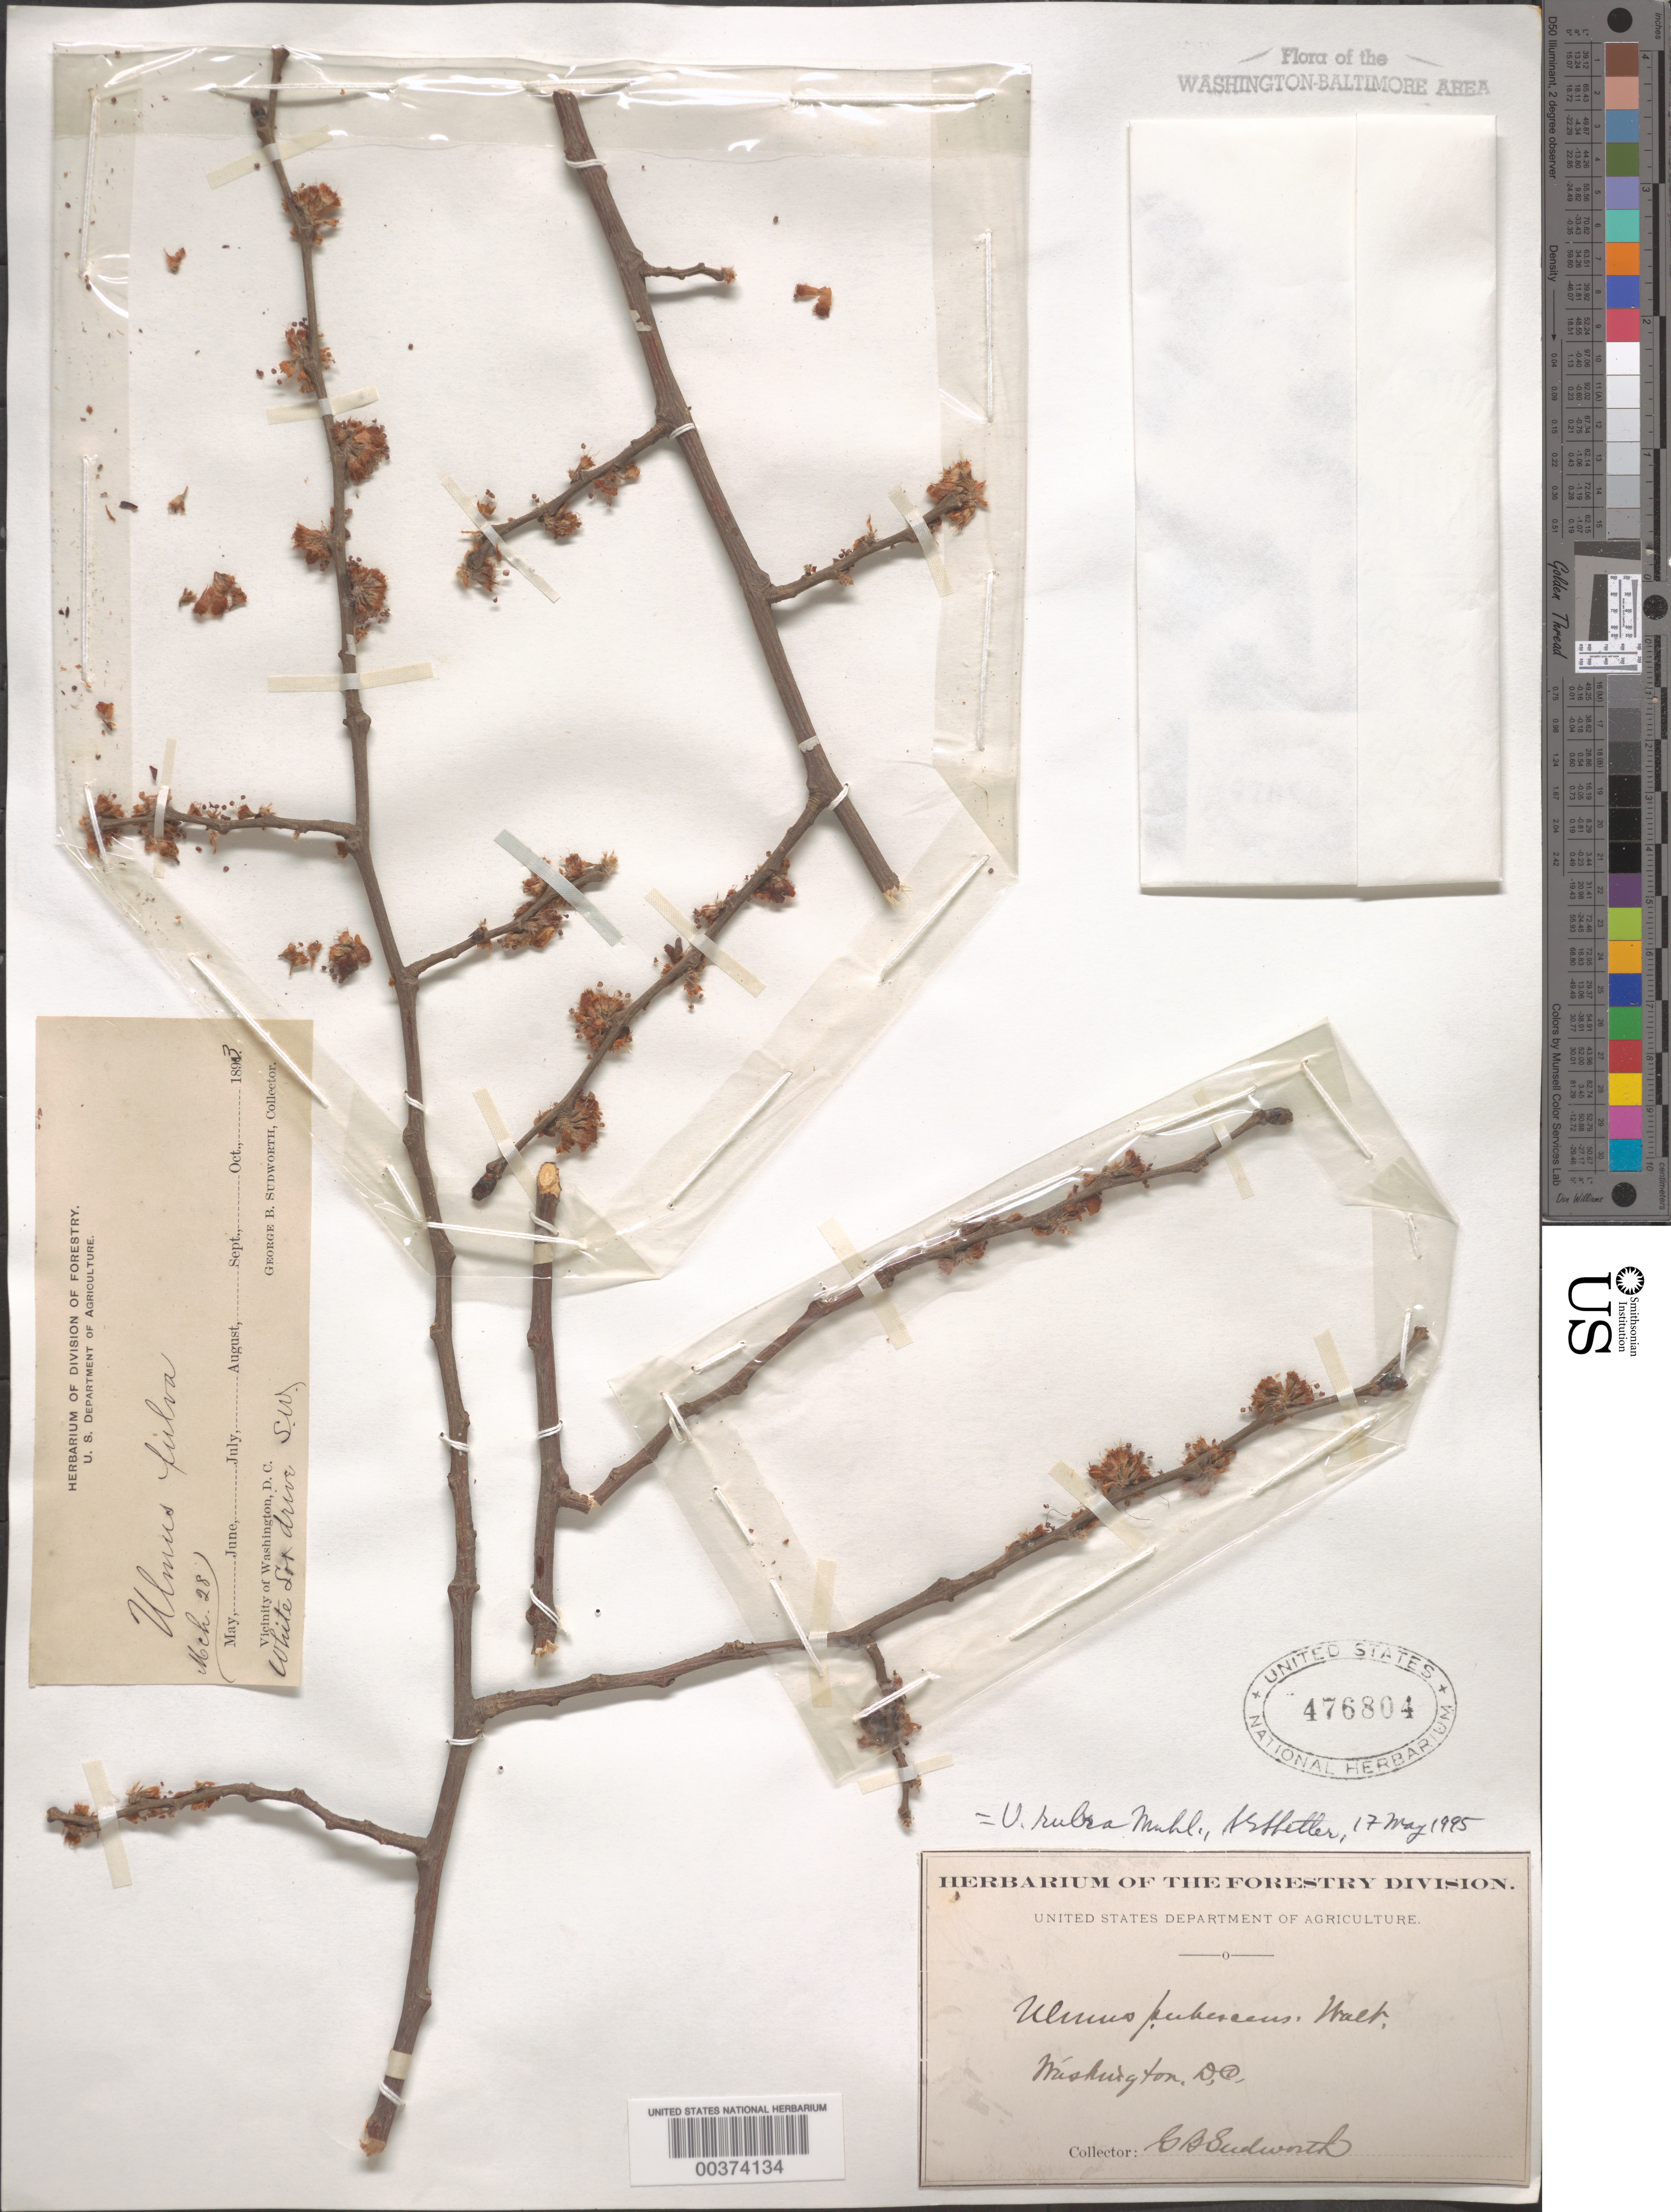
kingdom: Plantae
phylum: Tracheophyta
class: Magnoliopsida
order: Rosales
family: Ulmaceae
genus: Ulmus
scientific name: Ulmus rubra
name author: Muhl.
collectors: G. B. Sudworth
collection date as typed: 28 Mar 1893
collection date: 1893-03-28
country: United States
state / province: District of Columbia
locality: White Lot, SW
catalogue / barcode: US 476804